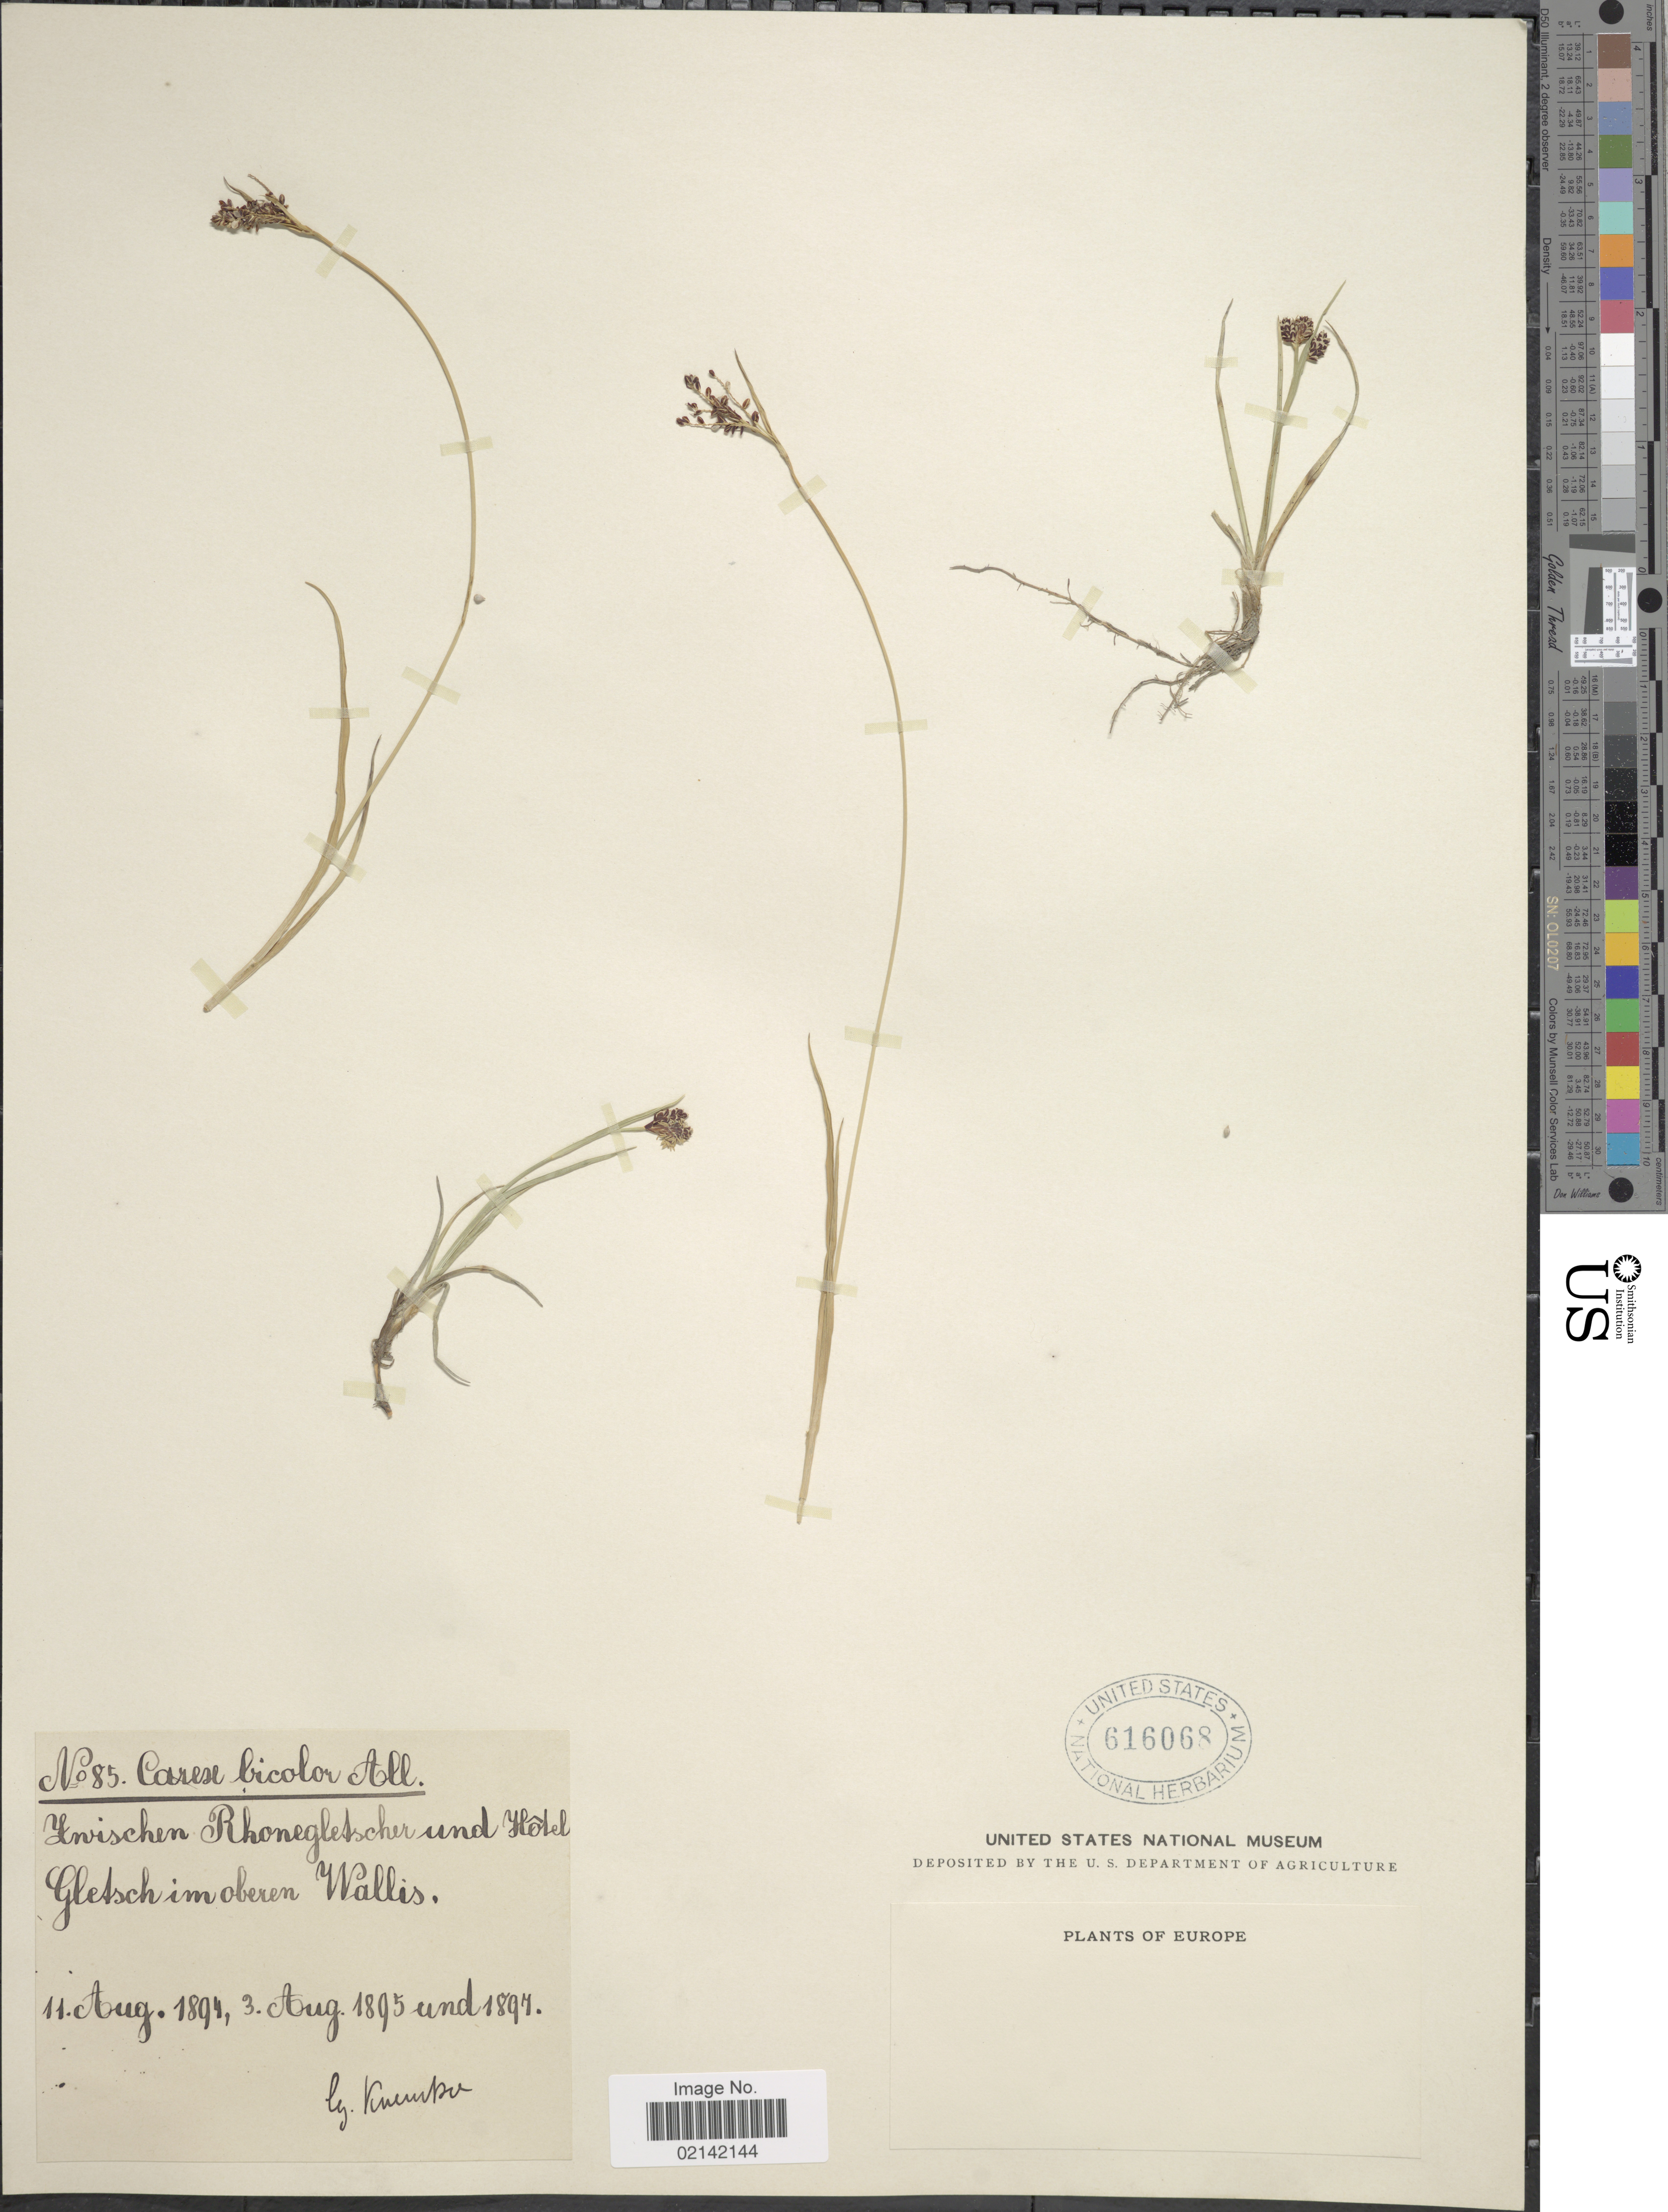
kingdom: Plantae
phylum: Tracheophyta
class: Liliopsida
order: Poales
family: Cyperaceae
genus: Carex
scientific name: Carex bicolor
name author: Bellardi ex All.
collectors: Kneucker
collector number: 85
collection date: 1894-08-11/1895-08-03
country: Switzerland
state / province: Valais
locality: Zwischen Rhonegletscher und Hotel Gletsch im oberen Wallis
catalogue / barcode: US 616068